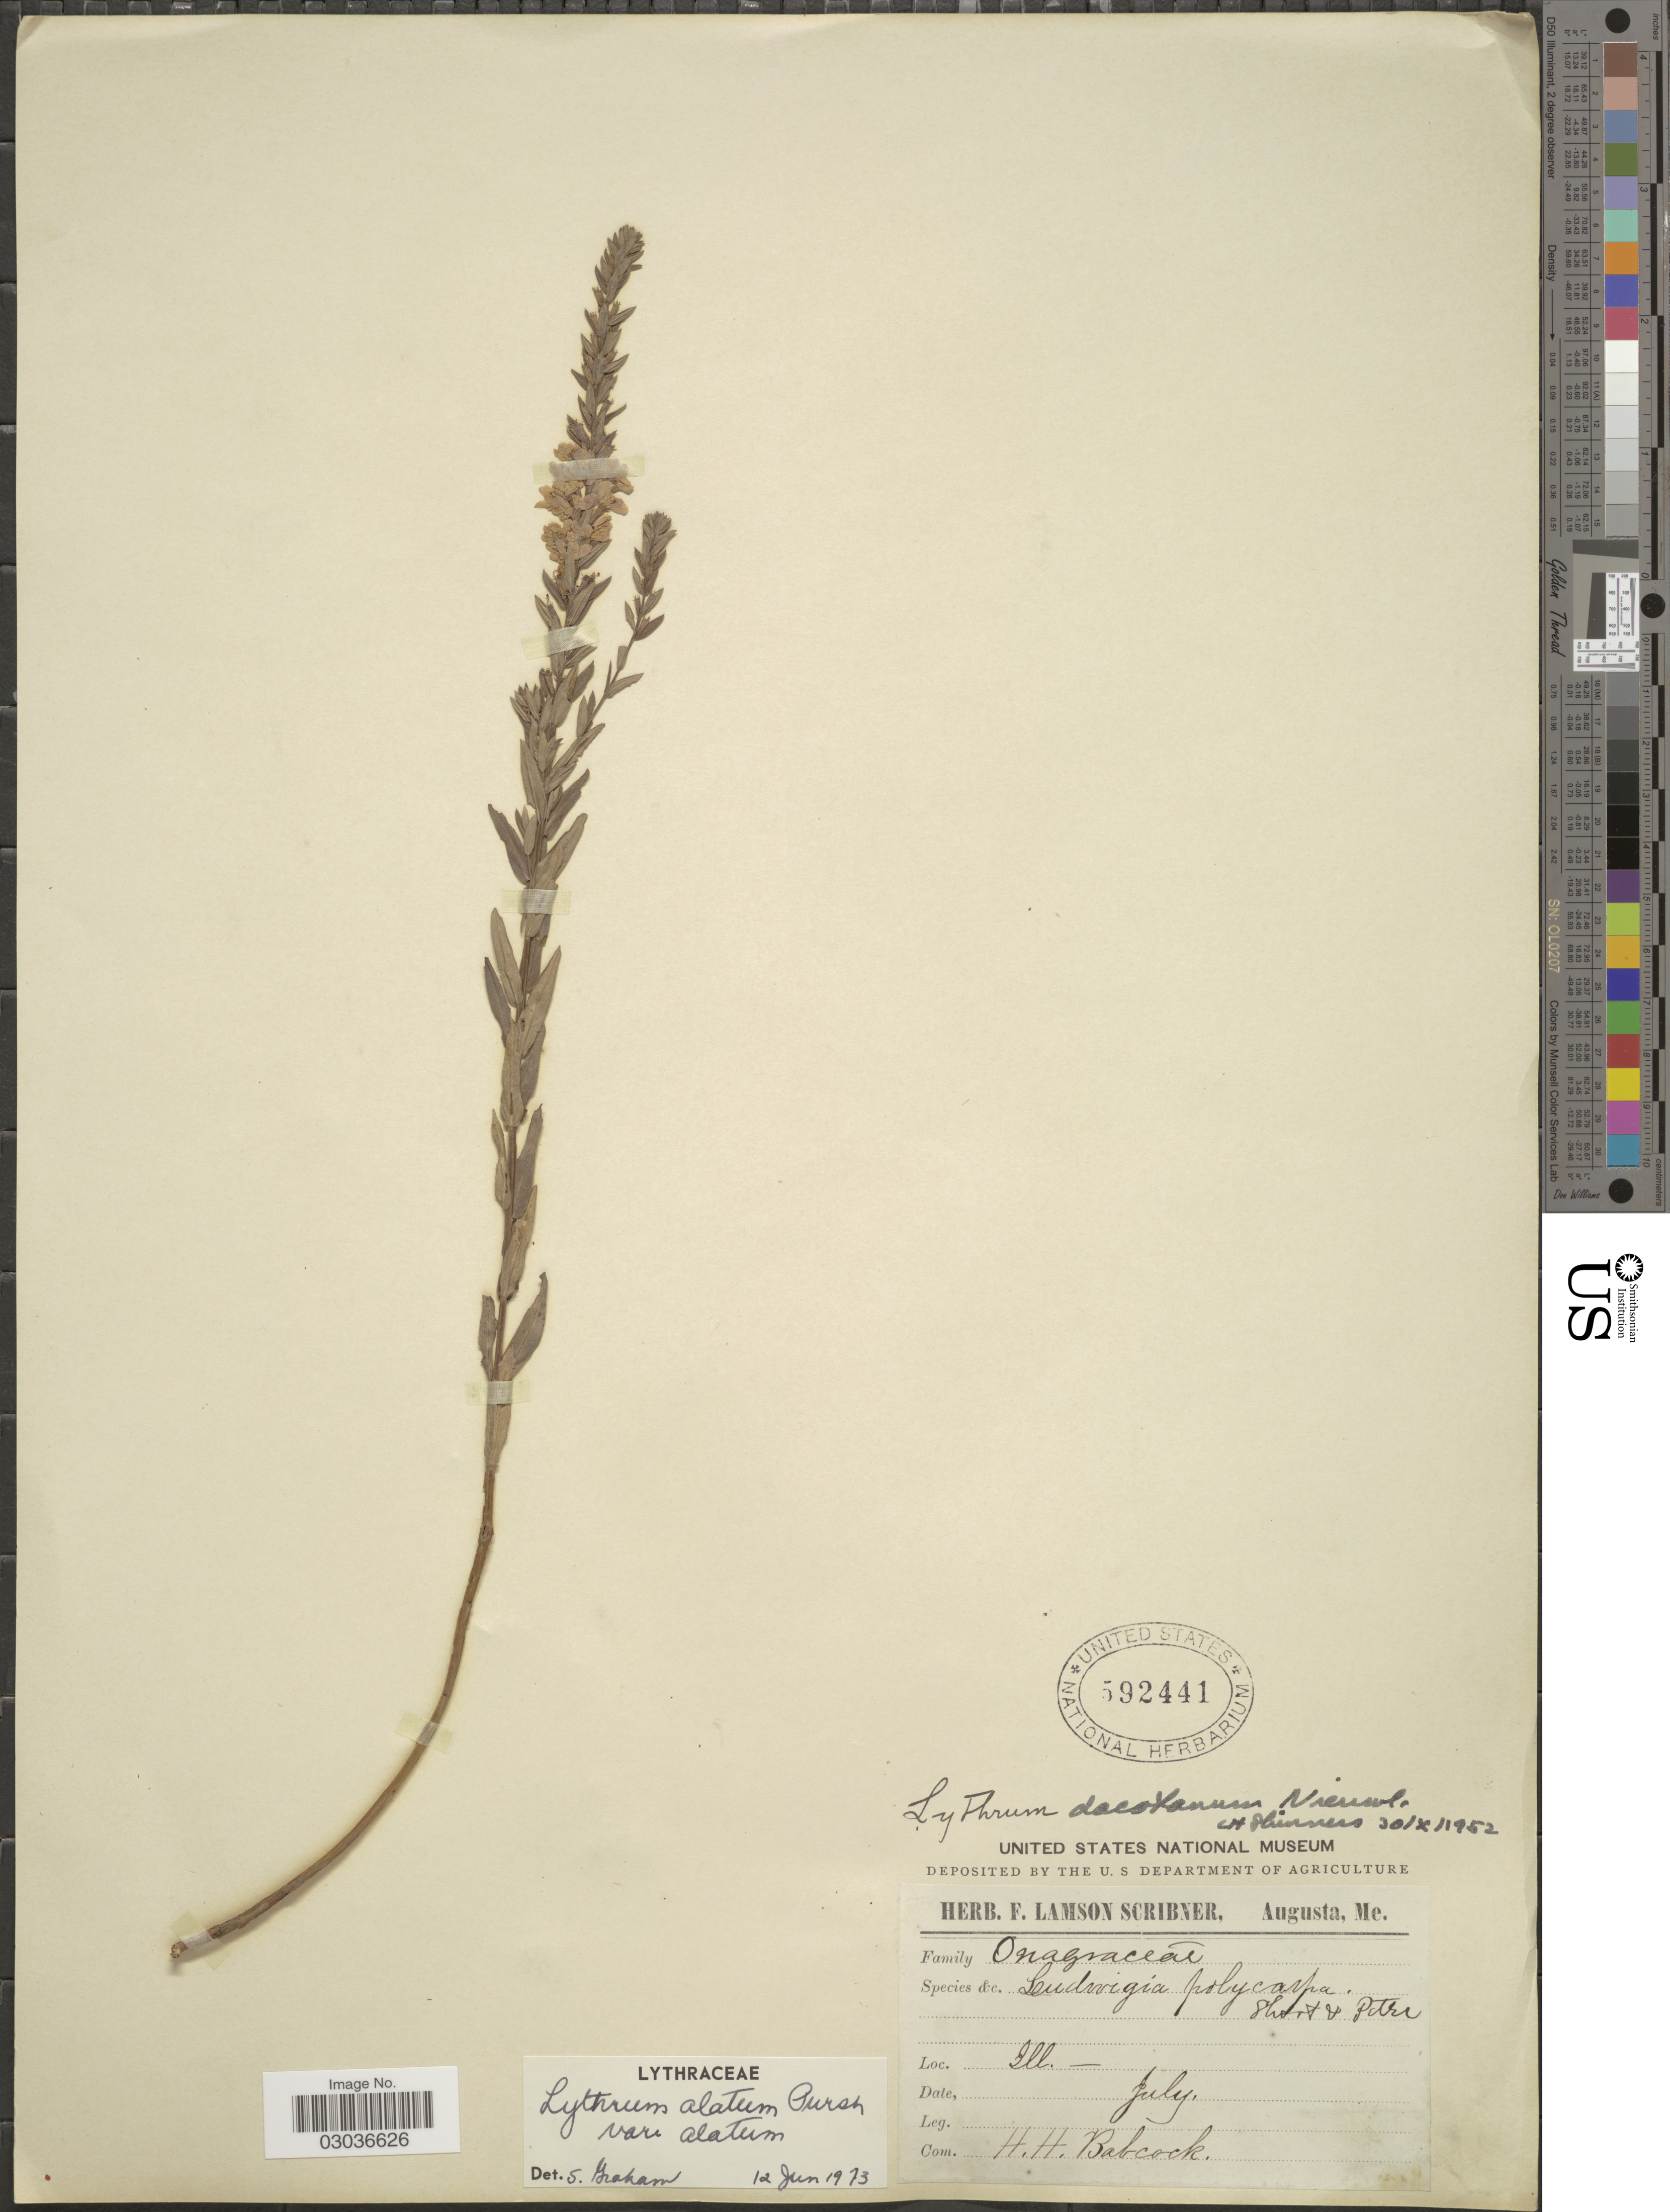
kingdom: Plantae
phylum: Tracheophyta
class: Magnoliopsida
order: Myrtales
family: Lythraceae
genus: Lythrum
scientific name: Lythrum alatum var. alatum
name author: Pursh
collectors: H. Babcock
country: United States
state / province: Illinois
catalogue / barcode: US 592441